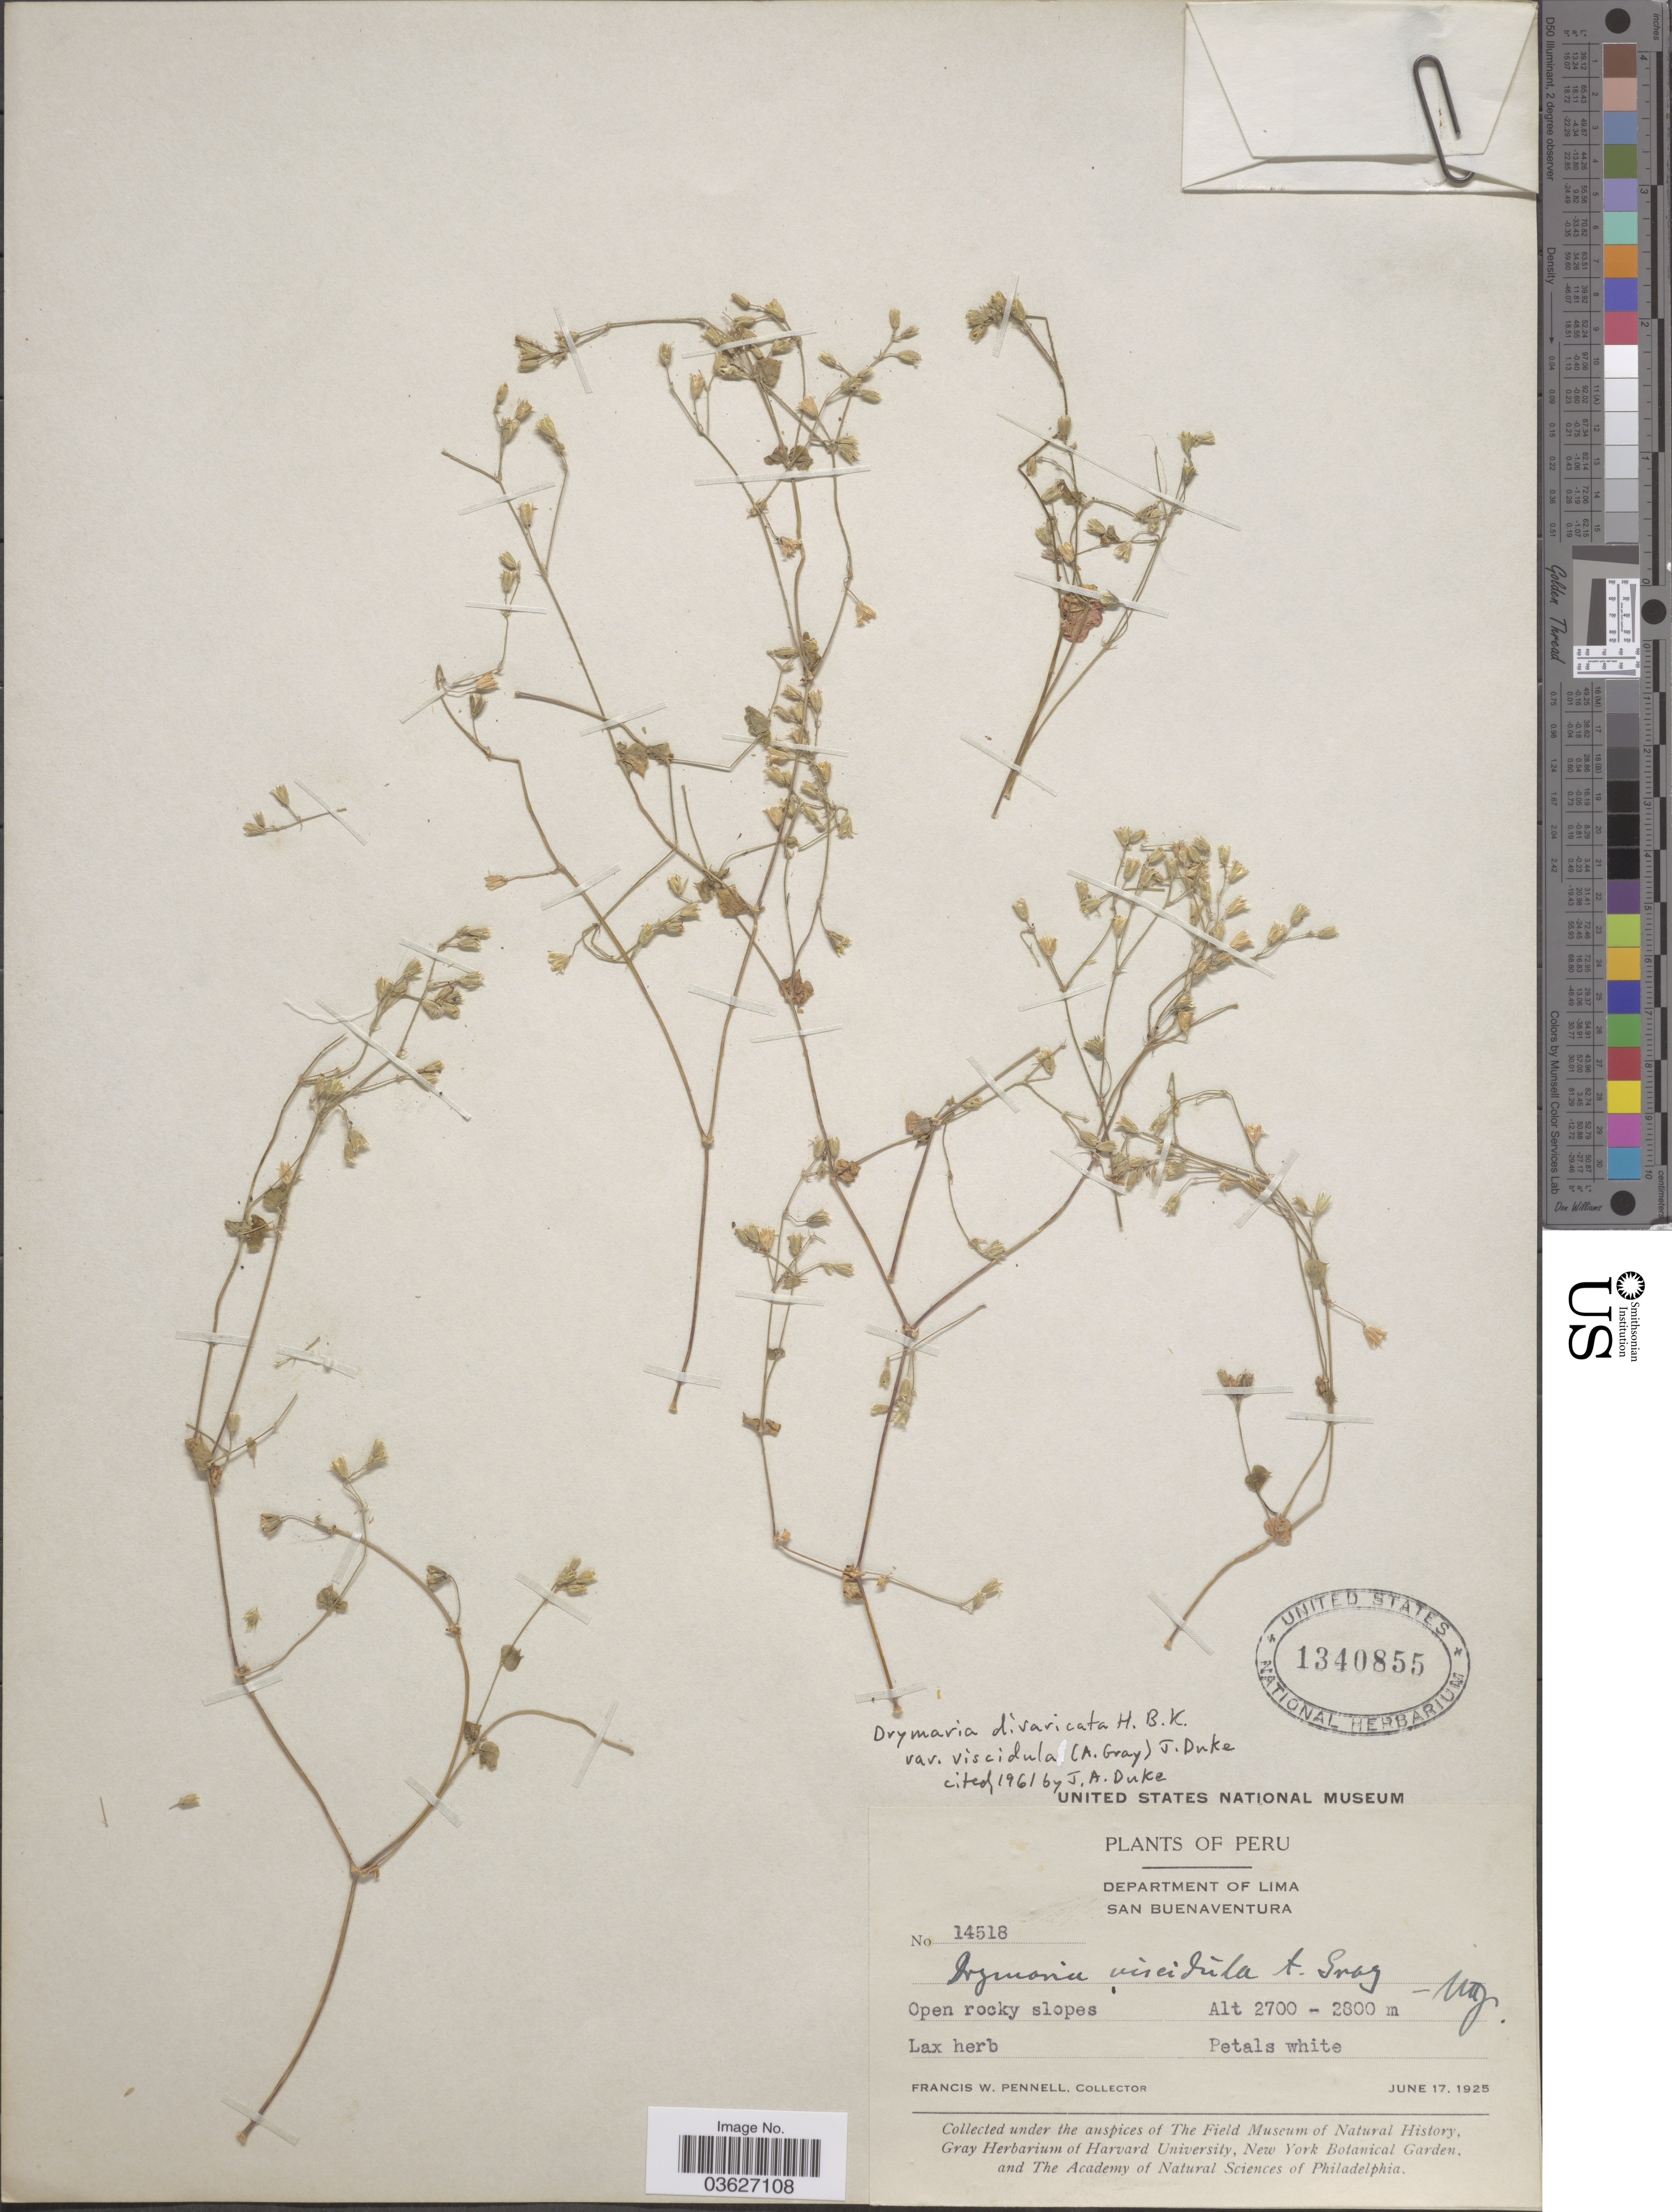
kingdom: Plantae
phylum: Tracheophyta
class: Magnoliopsida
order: Caryophyllales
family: Caryophyllaceae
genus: Drymaria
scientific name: Drymaria divaricata var. viscidula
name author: (A. Gray) J.A. Duke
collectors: F. W. Pennell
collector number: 14518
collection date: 1925-06-17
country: Peru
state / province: Lima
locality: Department of Lima. San Buenaventura.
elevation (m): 2700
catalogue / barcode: US 1340855